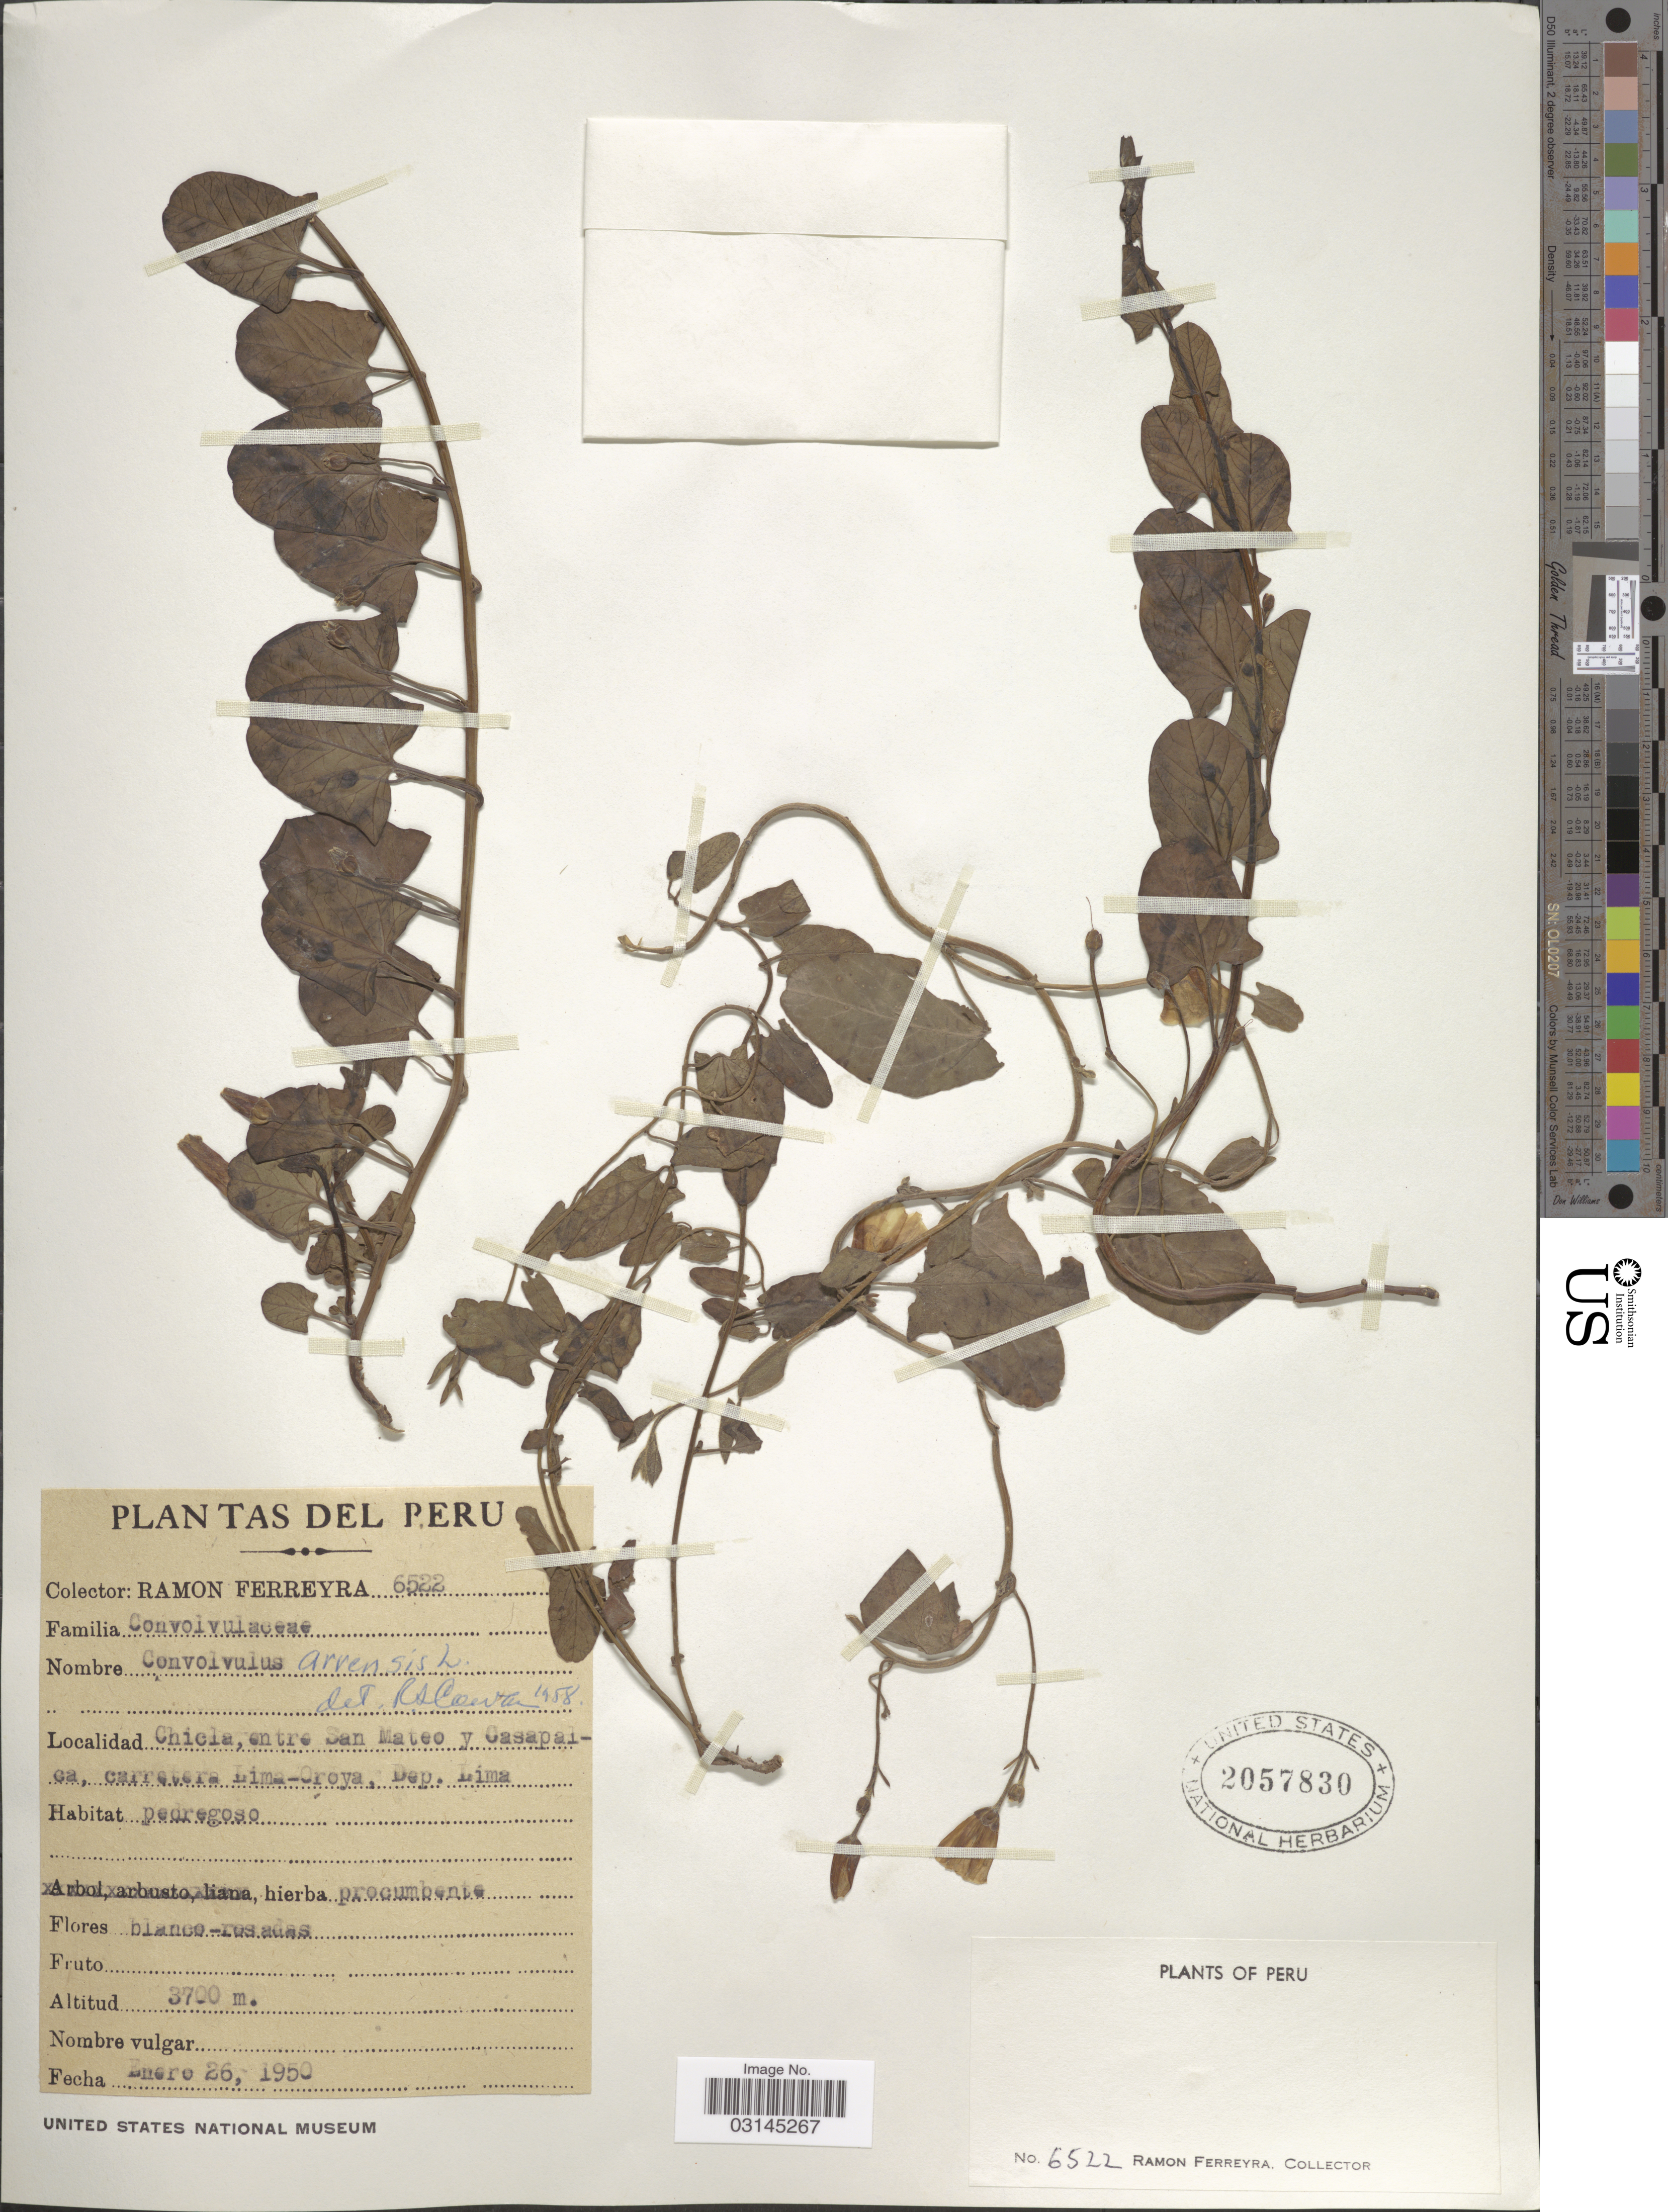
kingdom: Plantae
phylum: Tracheophyta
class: Magnoliopsida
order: Solanales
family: Convolvulaceae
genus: Convolvulus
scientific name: Convolvulus arvensis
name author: L.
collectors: R. A. Ferreyra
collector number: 6522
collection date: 1950-01-26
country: Peru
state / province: Lima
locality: Chicla, entre San Mateo y Gasapalca, carretera Lima-Oroya, Dep. Lima.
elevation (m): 3700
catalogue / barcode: US 2057830